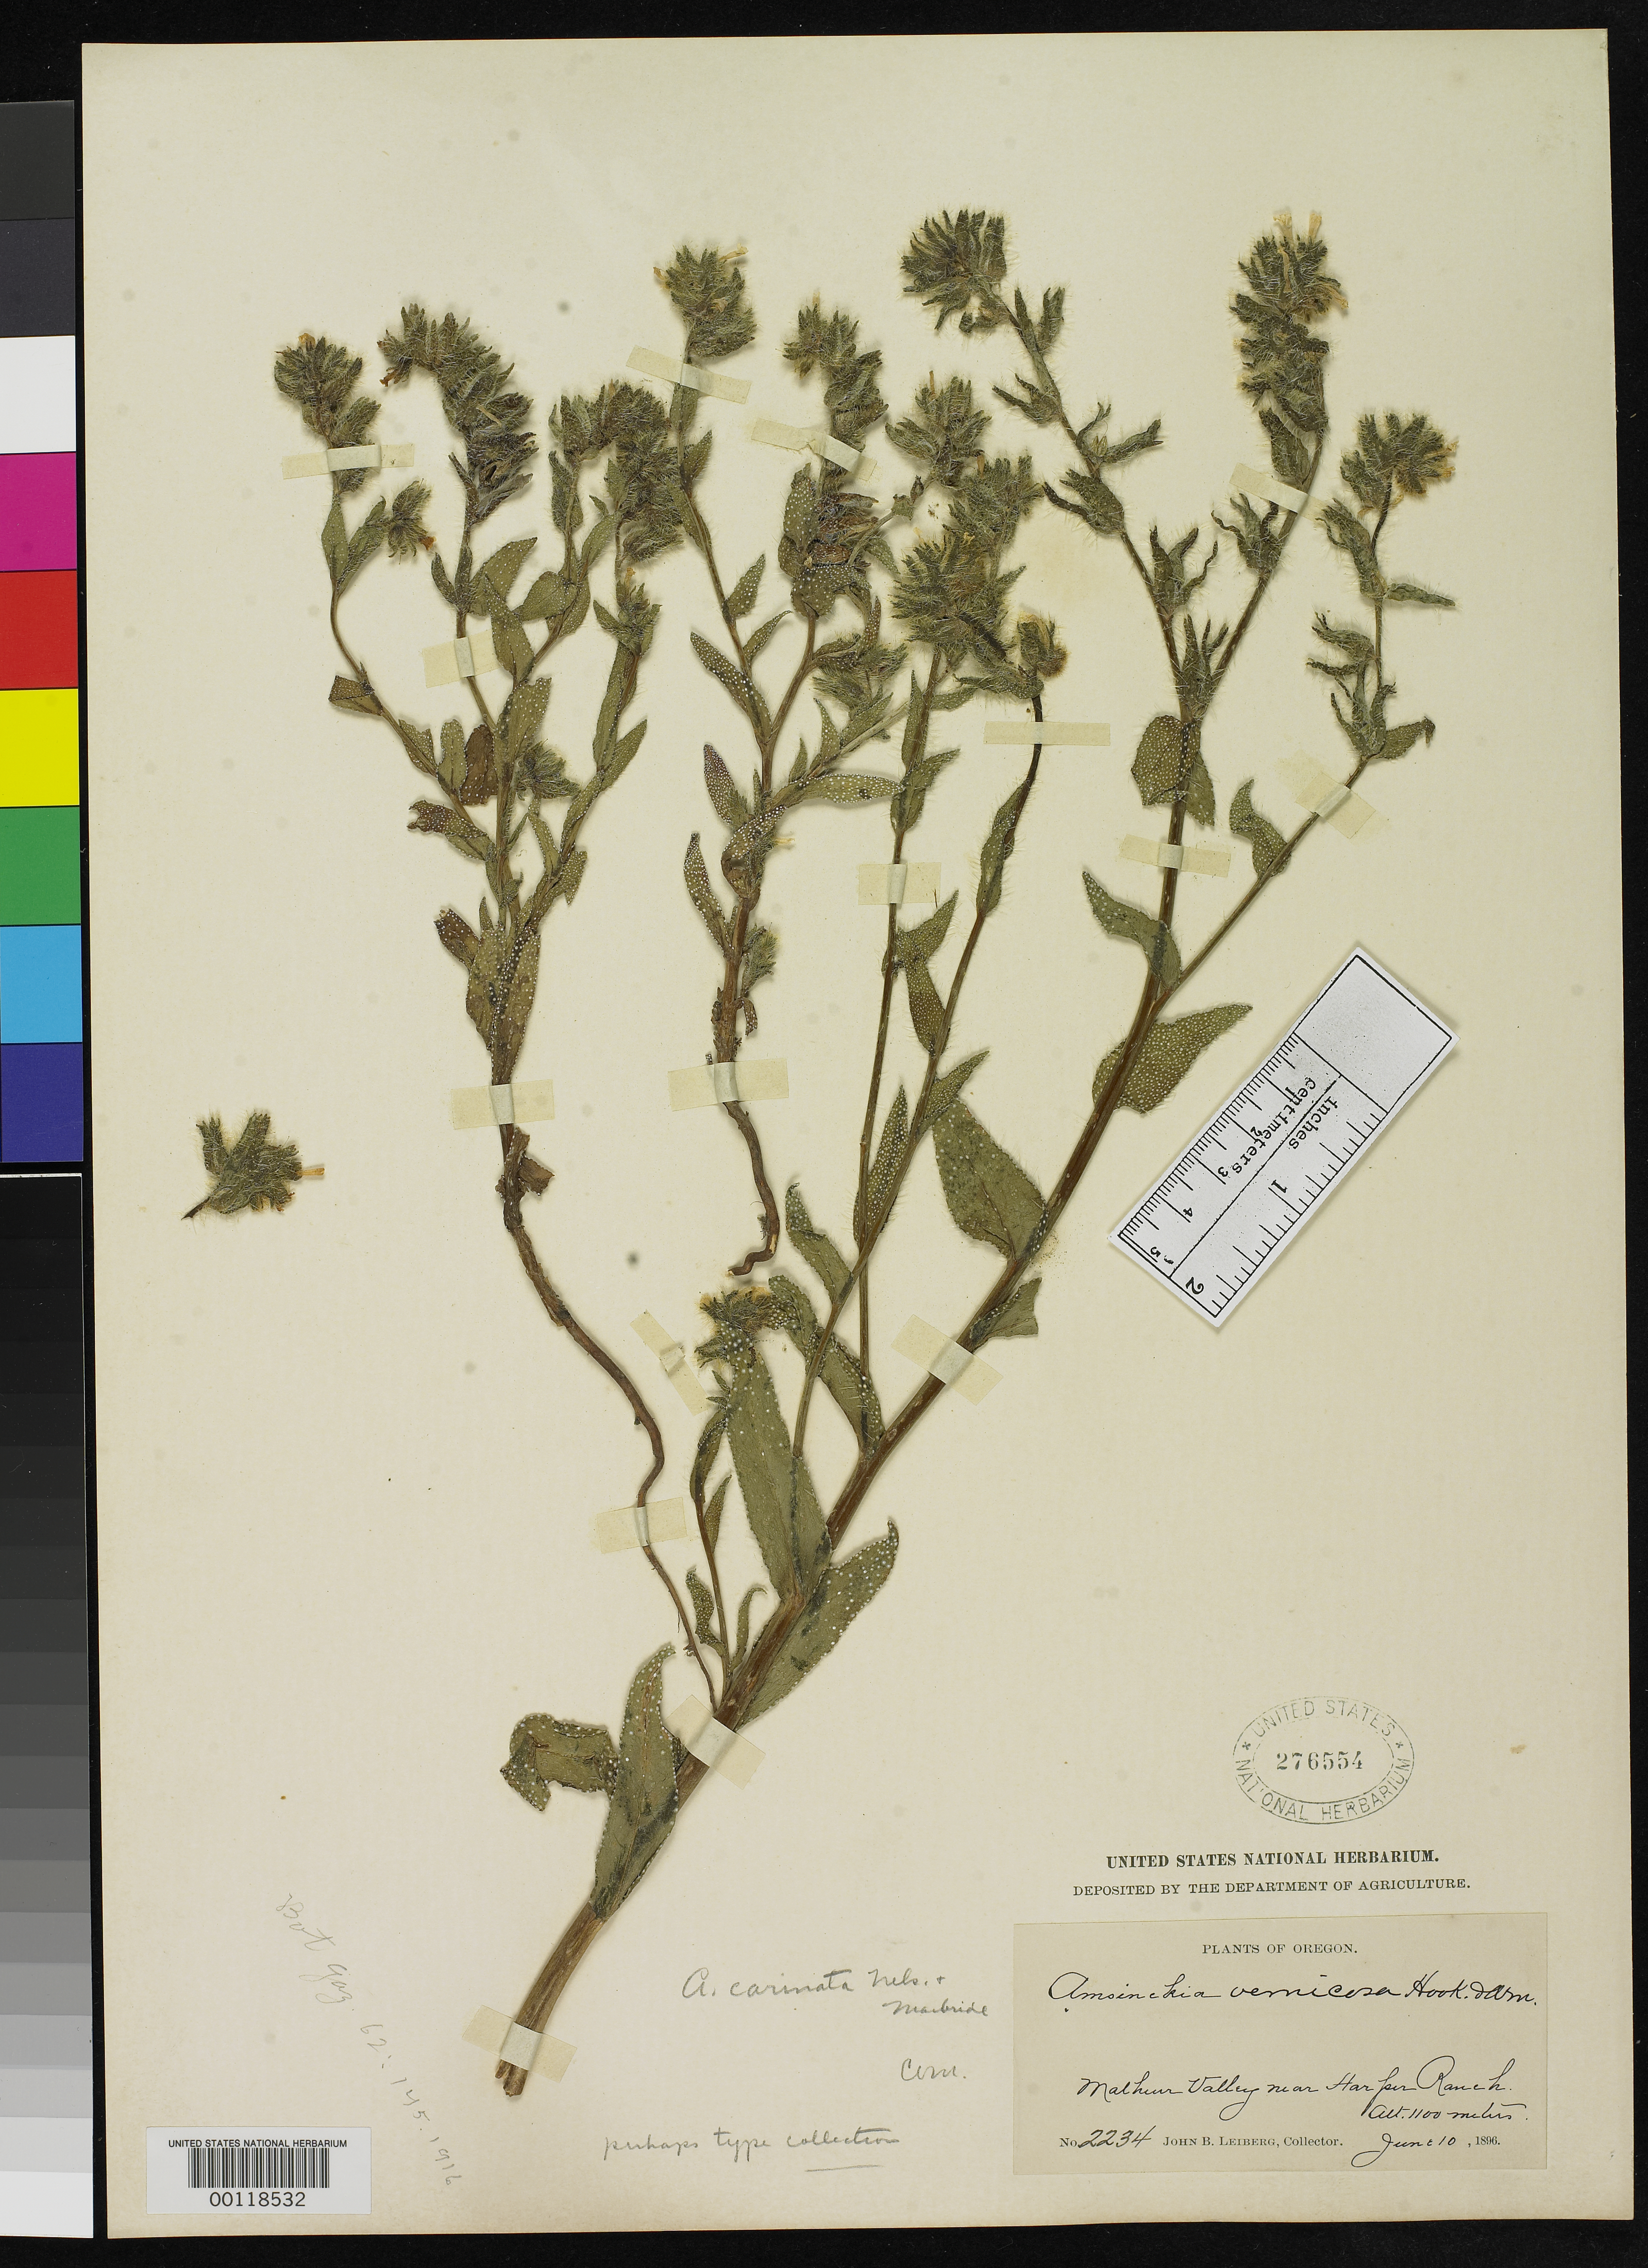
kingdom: Plantae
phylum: Tracheophyta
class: Magnoliopsida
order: Boraginales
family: Boraginaceae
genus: Amsinckia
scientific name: Amsinckia carinata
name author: A. Nelson & J.F. Macbr.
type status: Isotype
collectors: J. Leiberg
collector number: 2234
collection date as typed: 10 Jun 1896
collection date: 1896-06-10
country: United States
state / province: Oregon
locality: Maleur Valley near Harper's Ranch.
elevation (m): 335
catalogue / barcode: US 276554